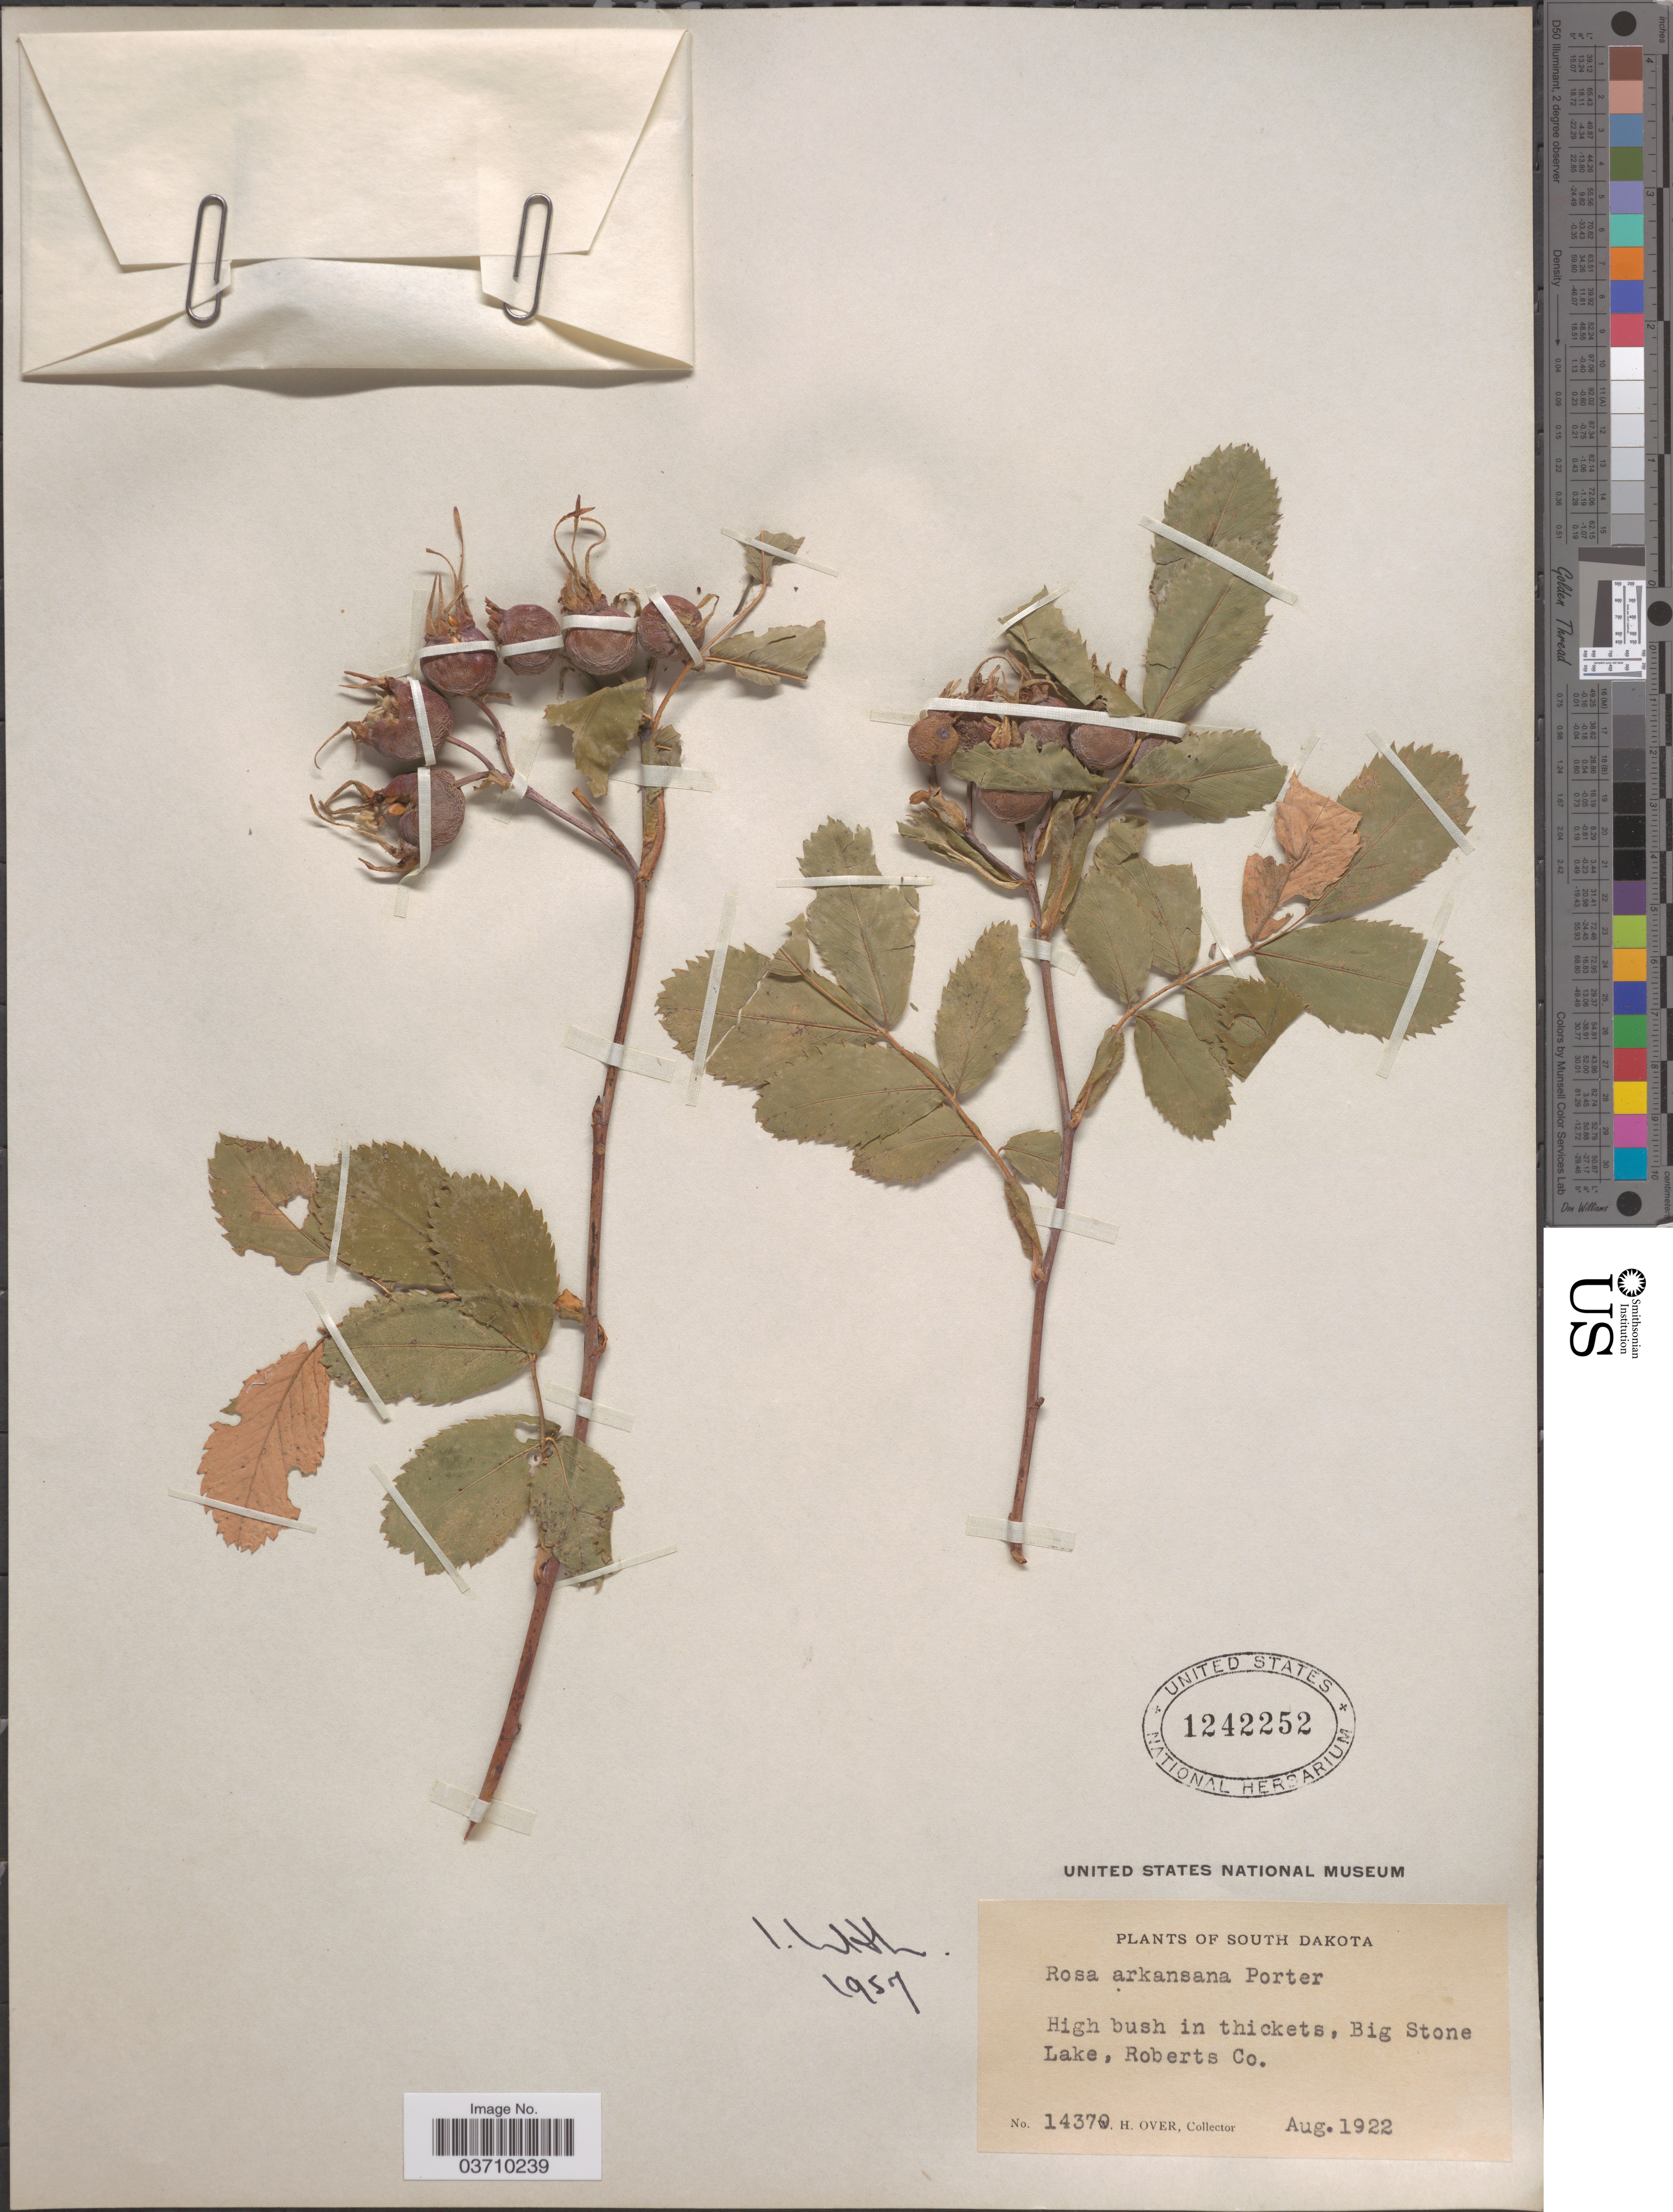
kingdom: Plantae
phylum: Tracheophyta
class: Magnoliopsida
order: Rosales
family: Rosaceae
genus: Rosa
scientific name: Rosa arkansana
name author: Porter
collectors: W. Over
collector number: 14379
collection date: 1922-08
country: United States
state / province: South Dakota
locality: Big Stone Lake, Roberts Co.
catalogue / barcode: US 1242252